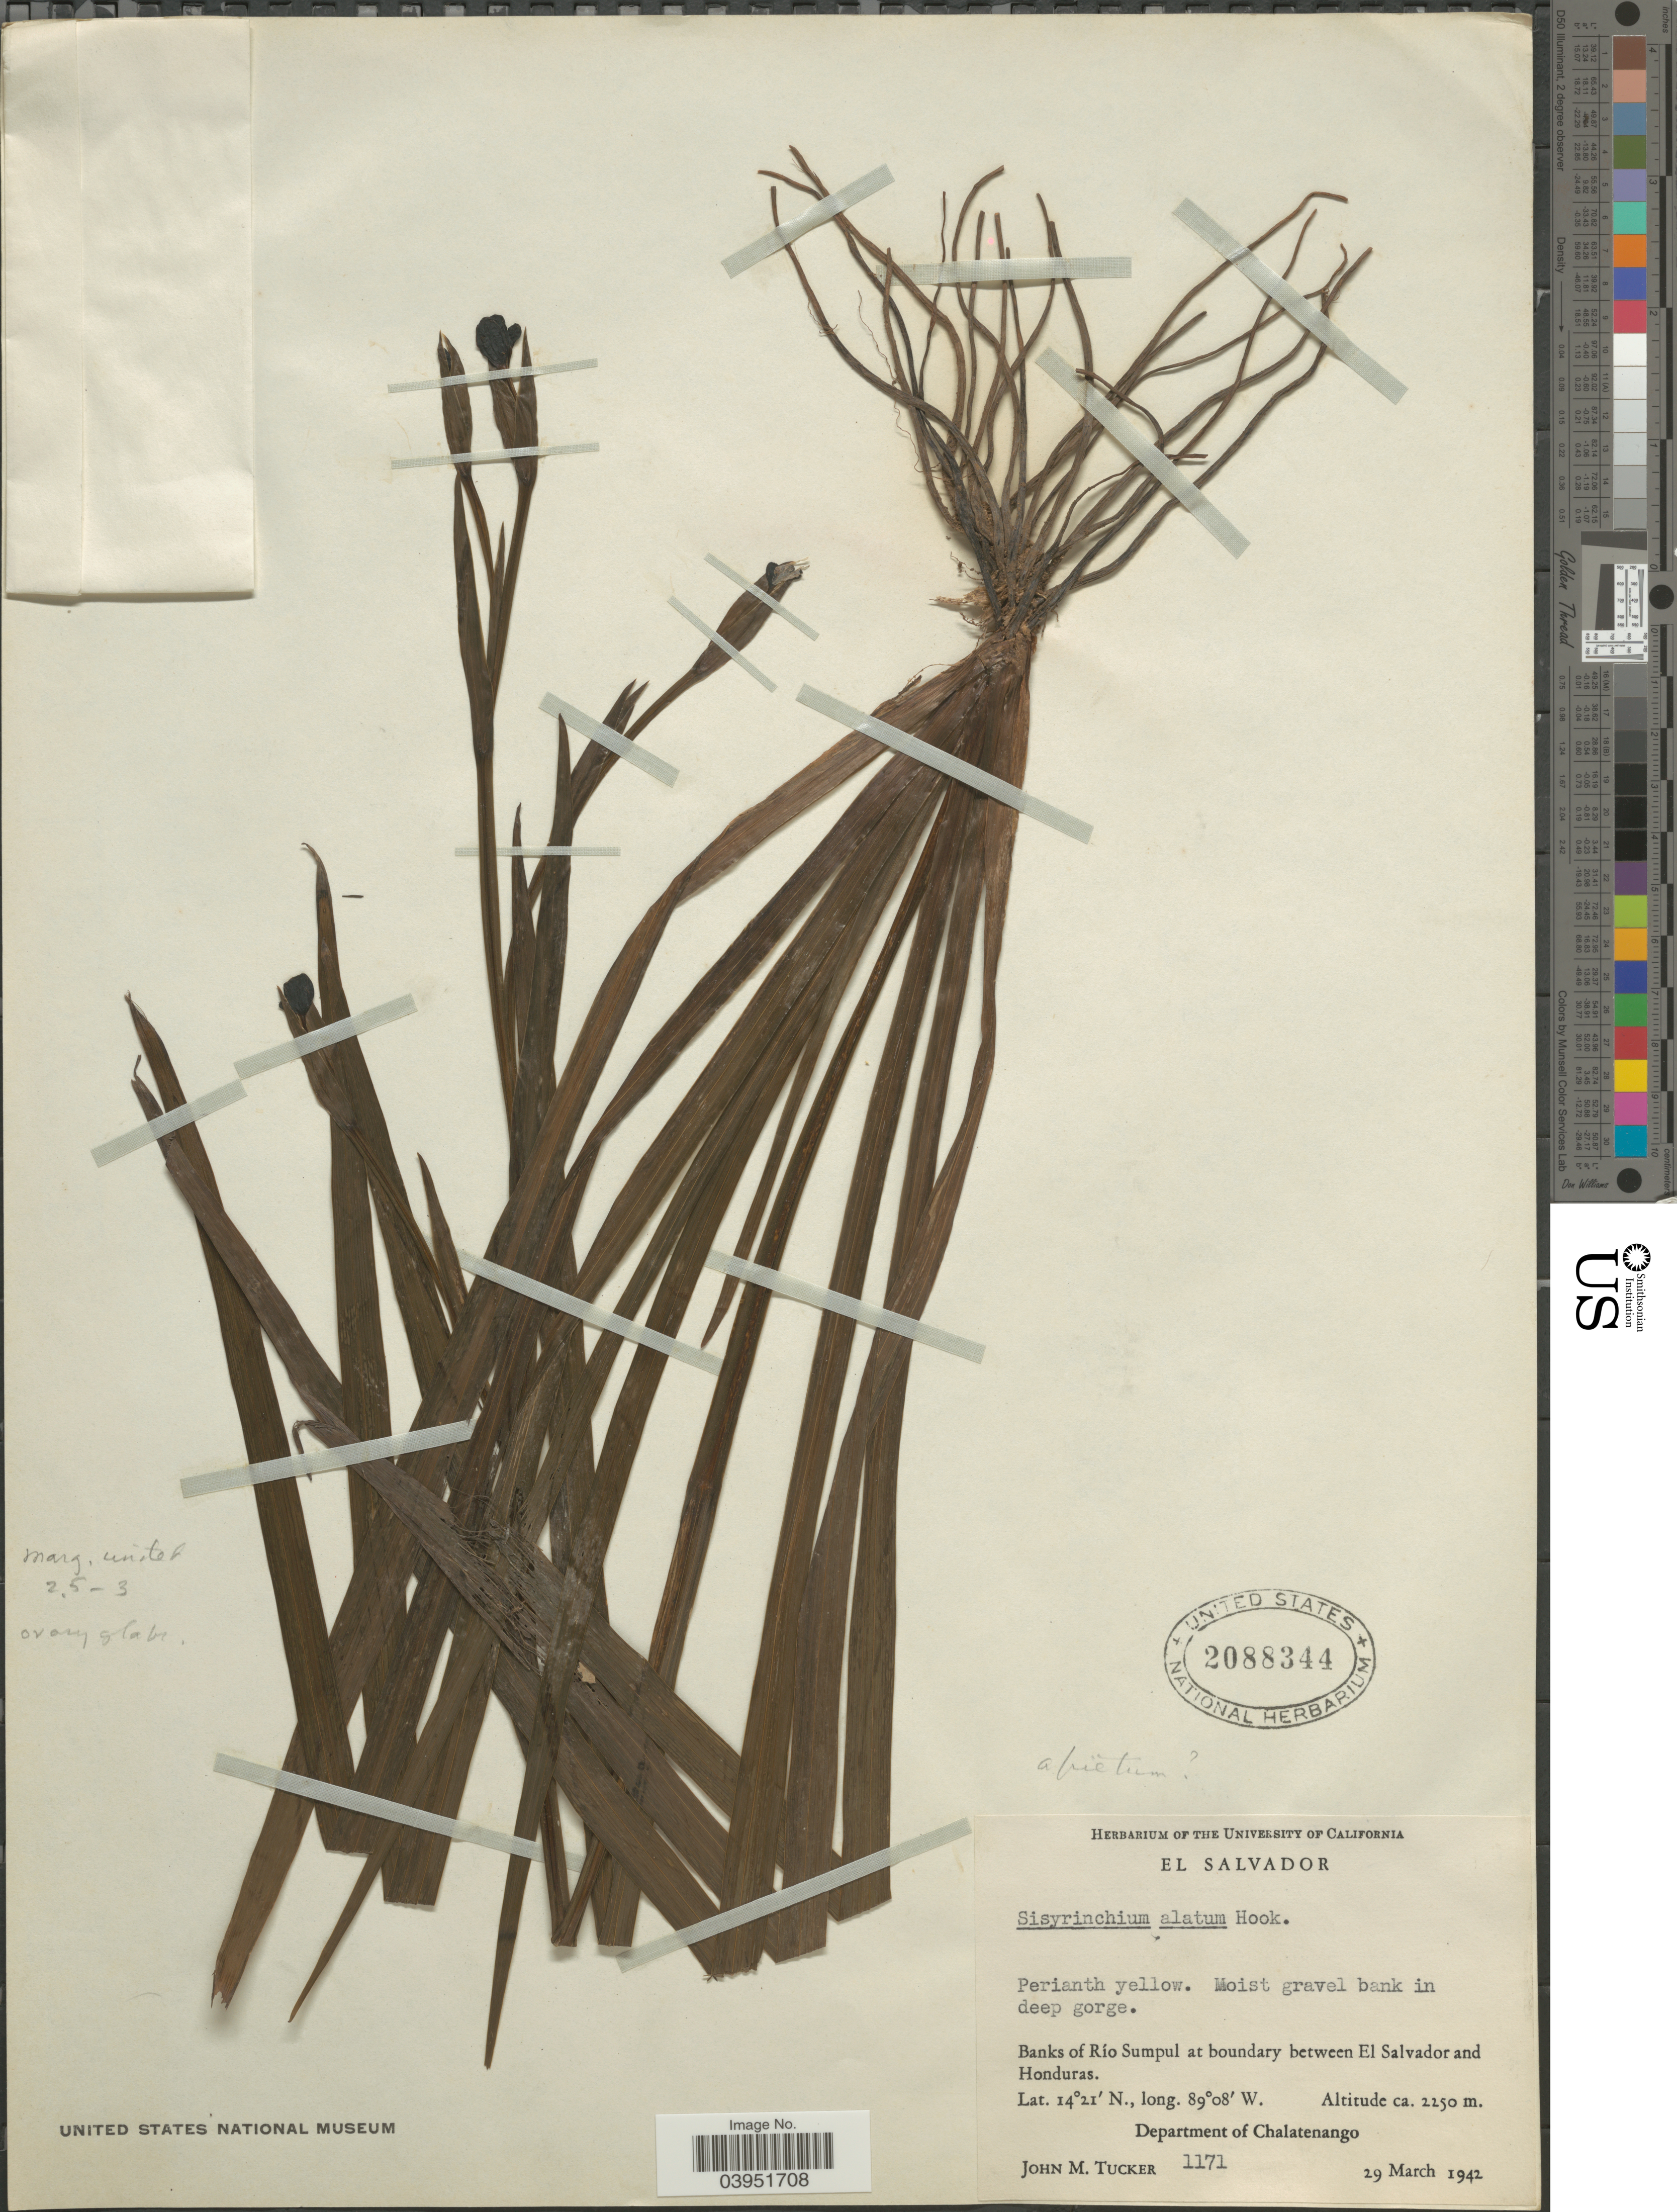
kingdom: Plantae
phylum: Tracheophyta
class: Liliopsida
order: Asparagales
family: Iridaceae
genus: Sisyrinchium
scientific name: Sisyrinchium alatum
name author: Hook.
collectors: J. M. Tucker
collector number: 1171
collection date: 1942-03-29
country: El Salvador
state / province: Chalatenango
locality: Banks of Río Sumpul at boundary between El Salvador and Honduras. Department of Chalatenango.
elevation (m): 2250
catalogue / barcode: US 2088344